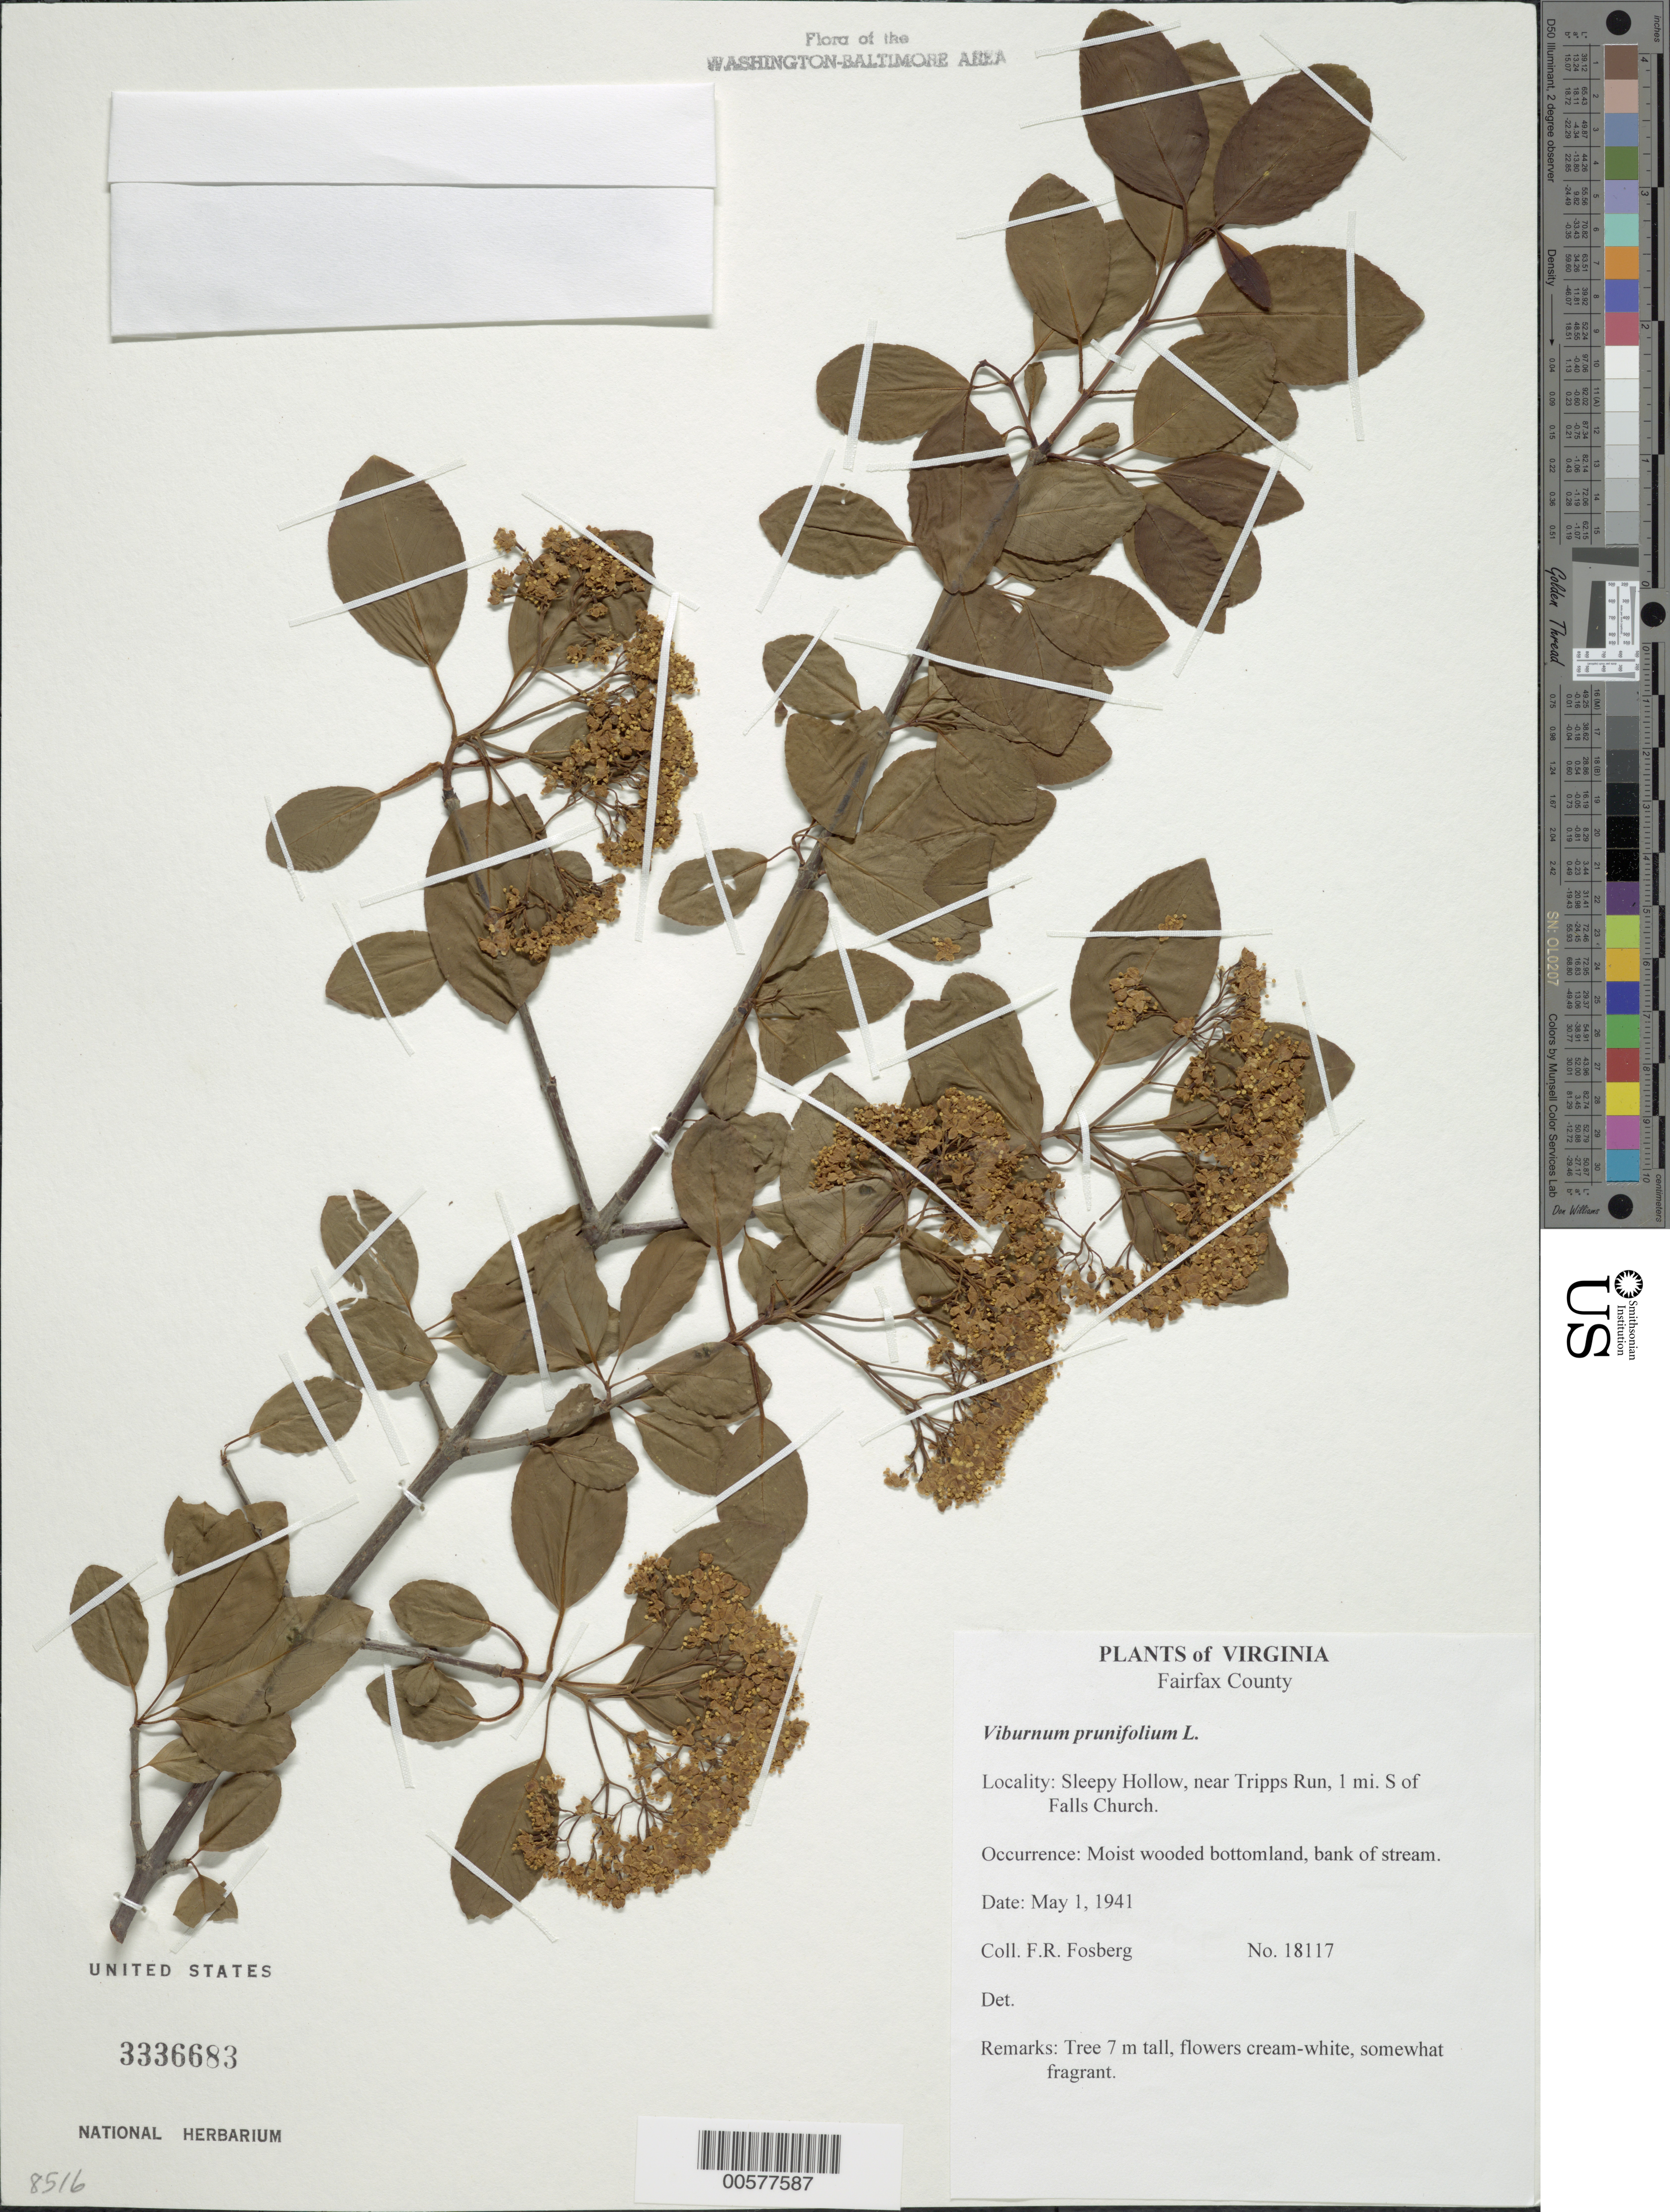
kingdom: Plantae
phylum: Tracheophyta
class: Magnoliopsida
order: Dipsacales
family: Viburnaceae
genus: Viburnum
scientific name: Viburnum prunifolium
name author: L.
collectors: F. R. Fosberg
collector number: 18117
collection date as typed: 01 May 1941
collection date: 1941-05-01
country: United States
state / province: Virginia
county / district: Fairfax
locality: Sleepy Hollow, near Tripps Run, 1 mi. S of Falls Church.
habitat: Moist wooded bottomland, bank of stream.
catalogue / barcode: US 3336683